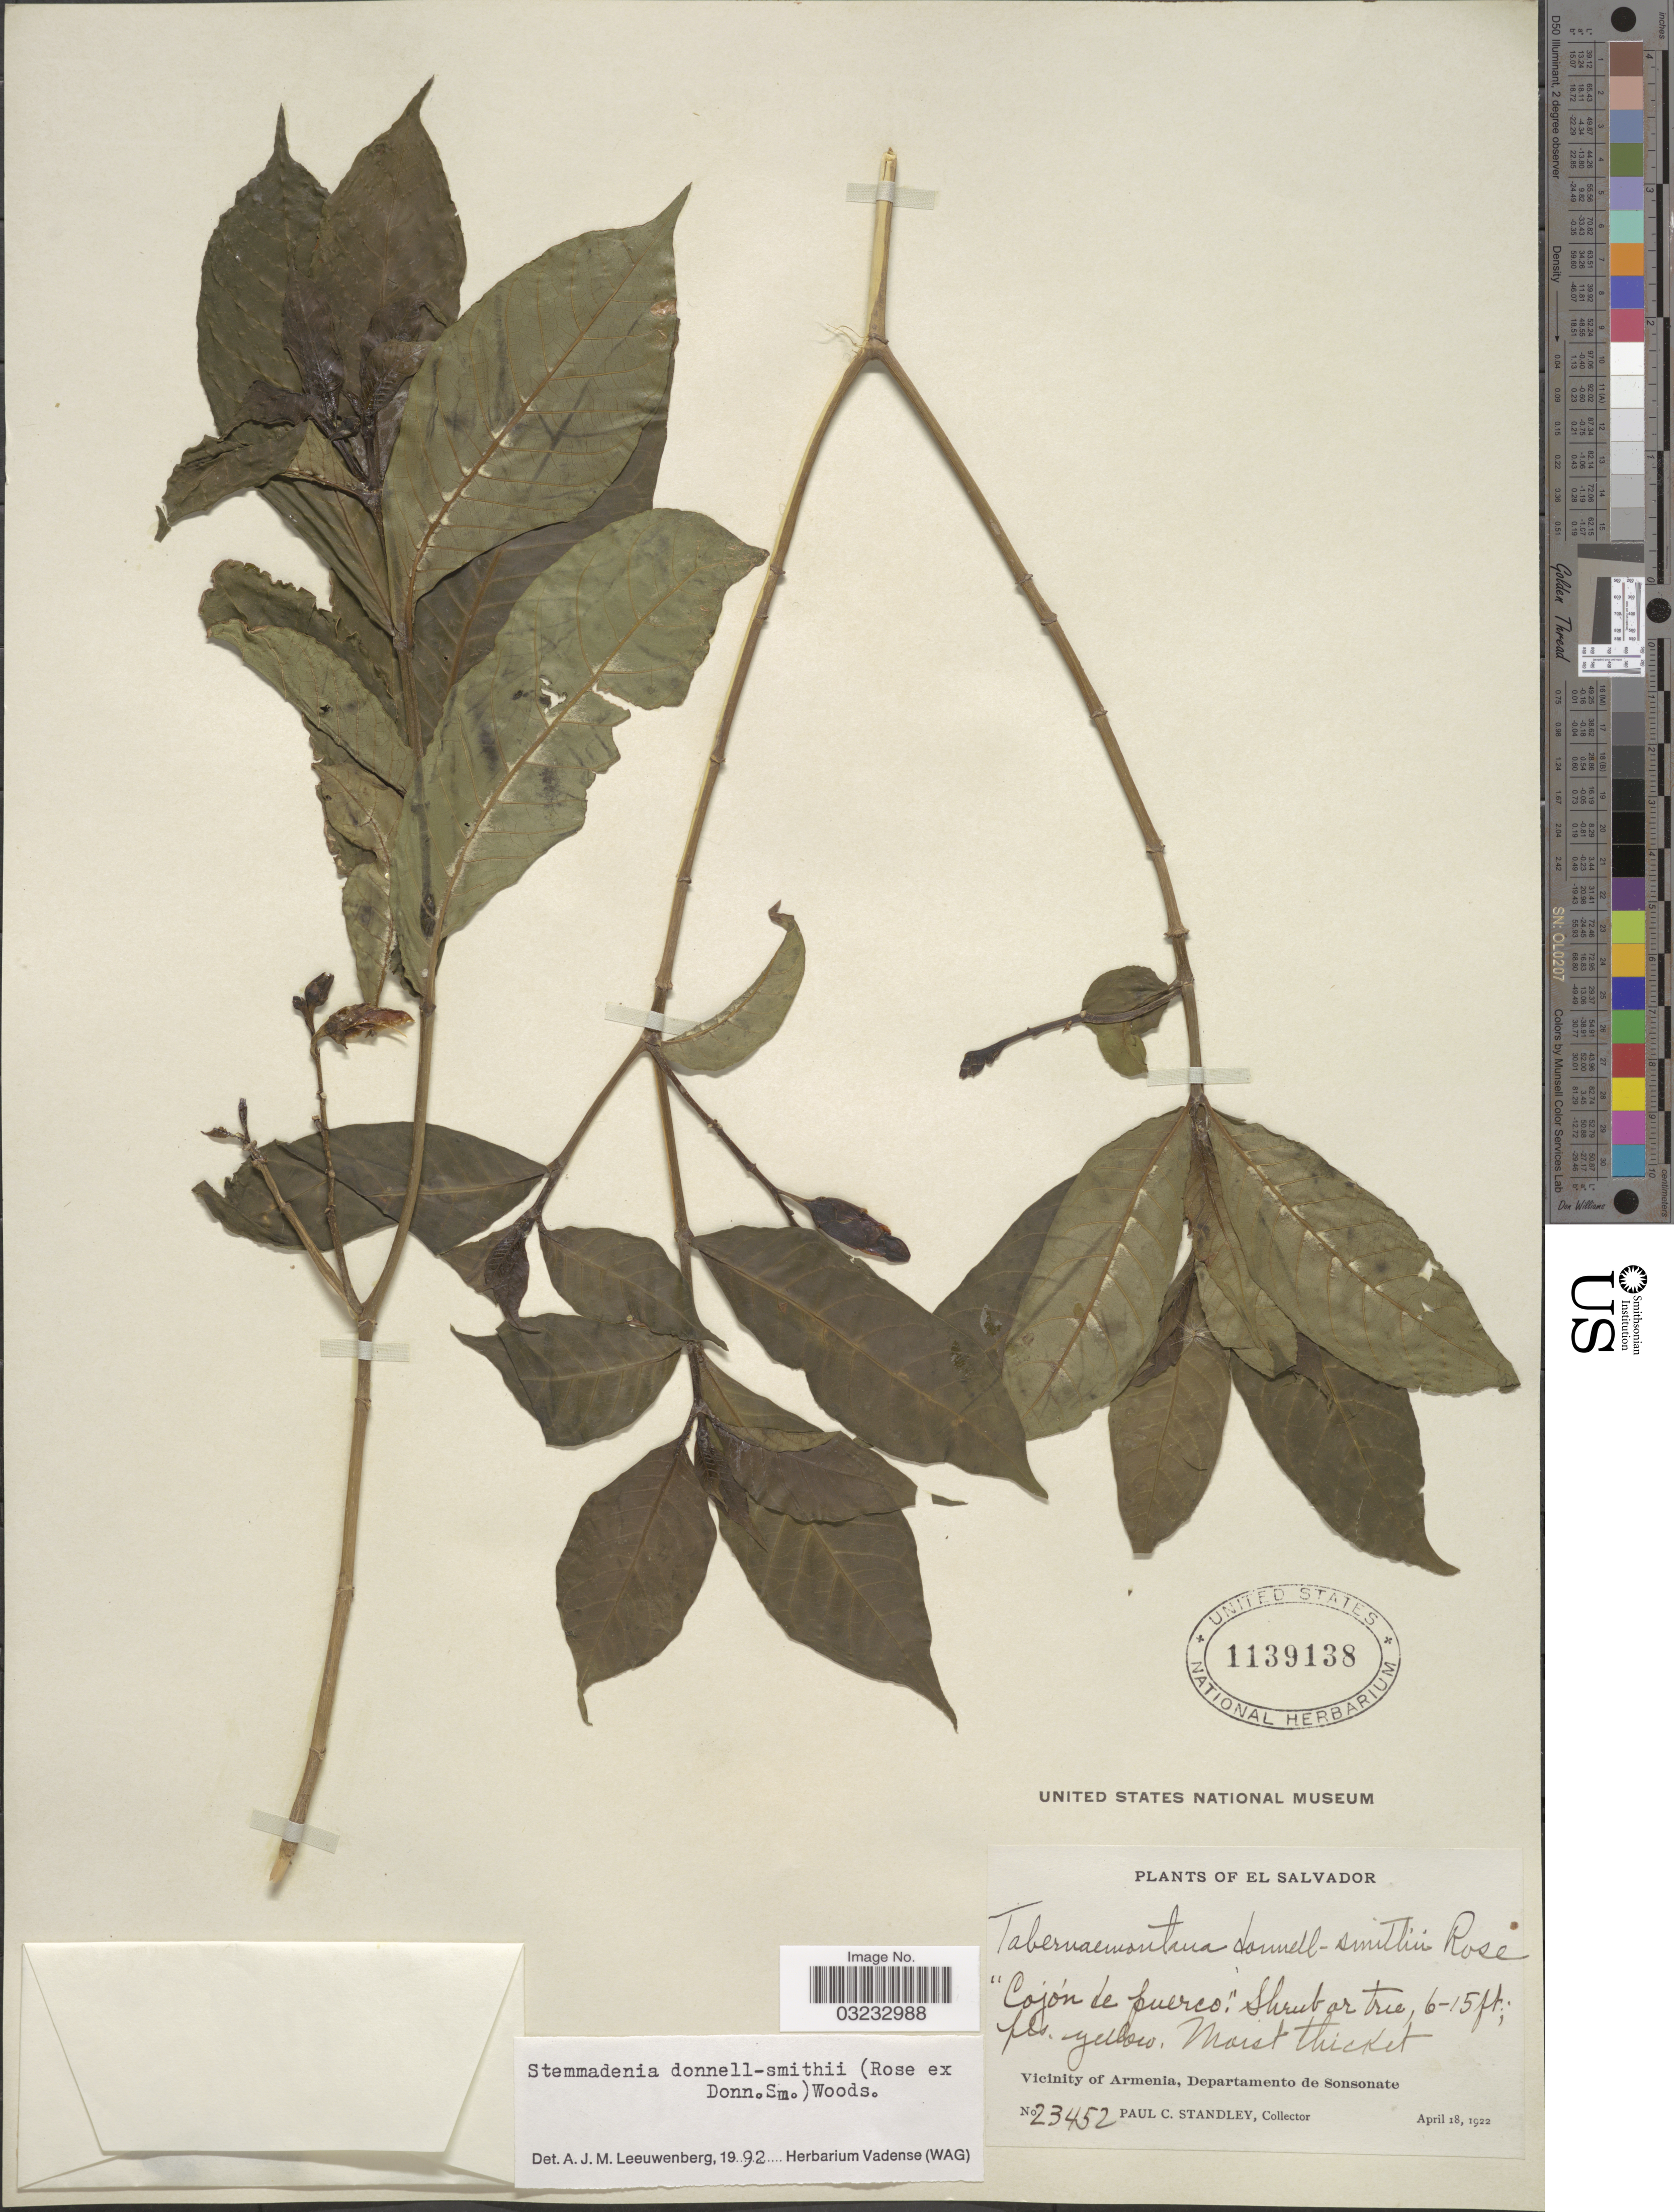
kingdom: Plantae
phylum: Tracheophyta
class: Magnoliopsida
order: Gentianales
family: Apocynaceae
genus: Stemmadenia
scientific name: Stemmadenia donnell-smithii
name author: (Rose ex Donn. Sm.) Woodson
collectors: P. C. Standley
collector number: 23452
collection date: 1922-04-18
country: El Salvador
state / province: Sonsonate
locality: Vicinity of Armenia, Departamento de Sonsonate.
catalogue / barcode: US 1139138